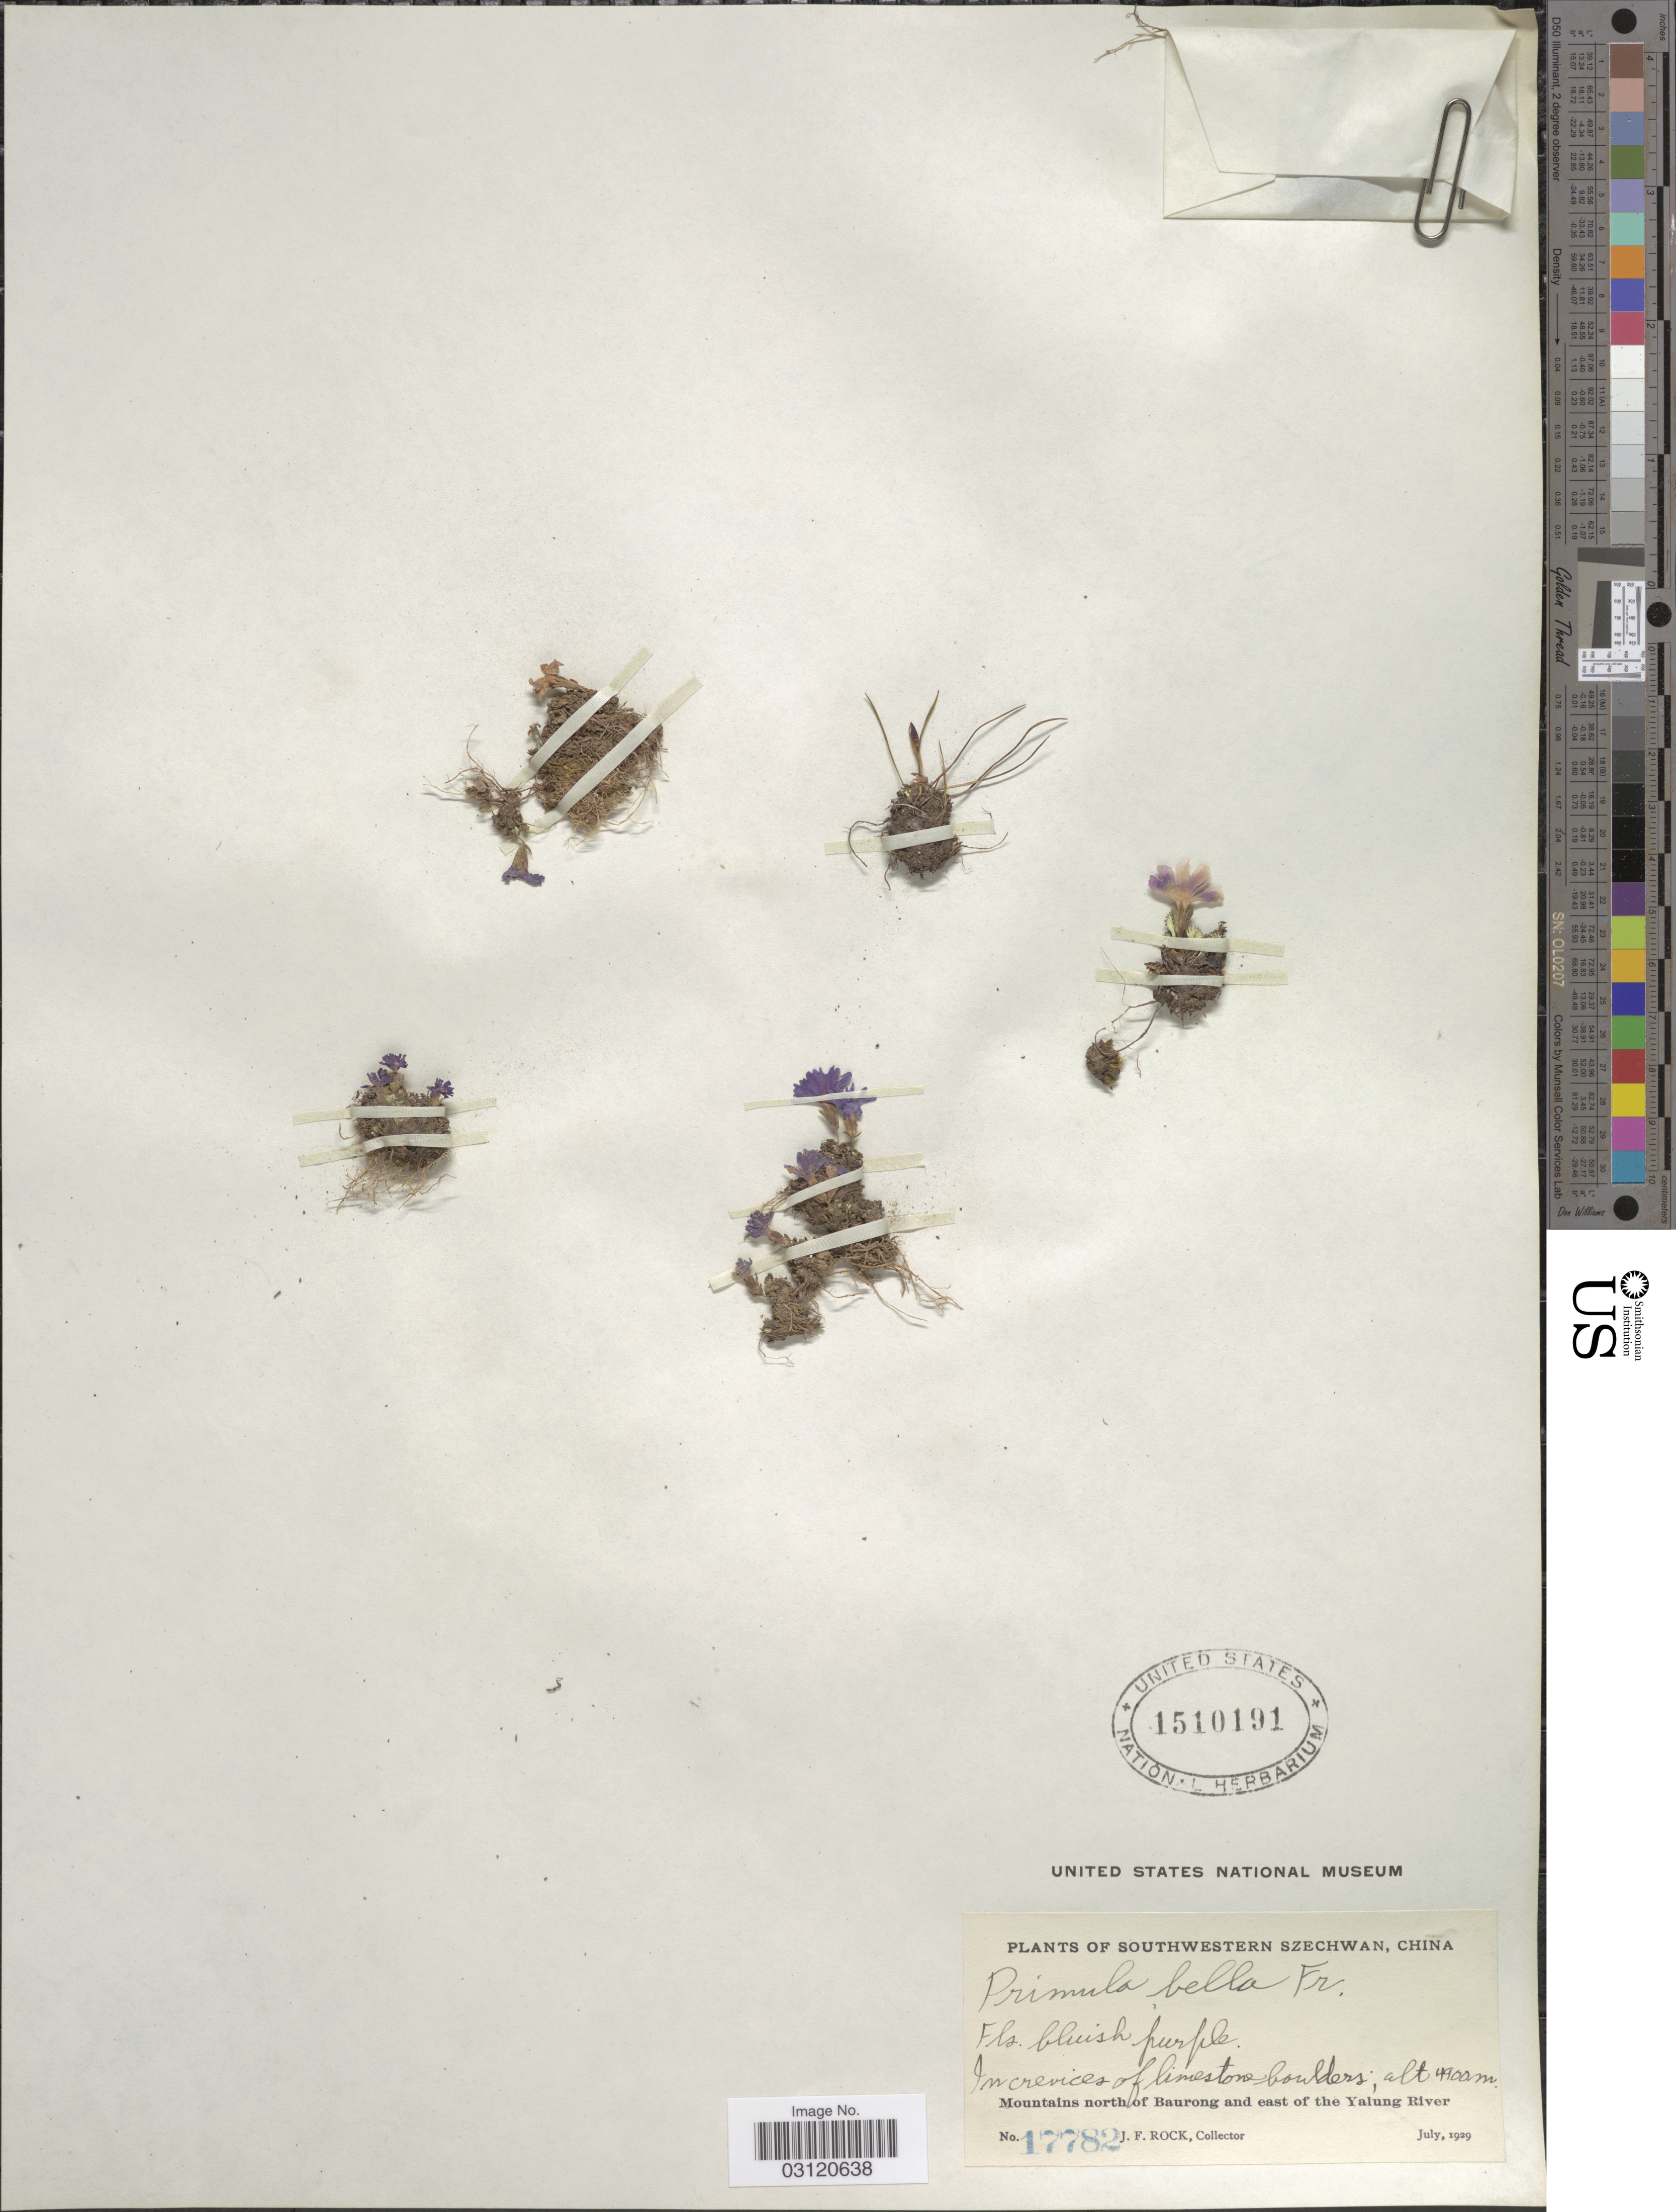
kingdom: Plantae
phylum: Tracheophyta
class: Magnoliopsida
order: Ericales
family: Primulaceae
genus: Primula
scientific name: Primula bella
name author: Franch.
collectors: J. Rock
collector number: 17782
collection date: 1929-07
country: China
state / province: Sichuan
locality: Southwestern Szechwan, Mountains north of Baurong and east of the Yalung River.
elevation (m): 4900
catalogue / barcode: US 1510191